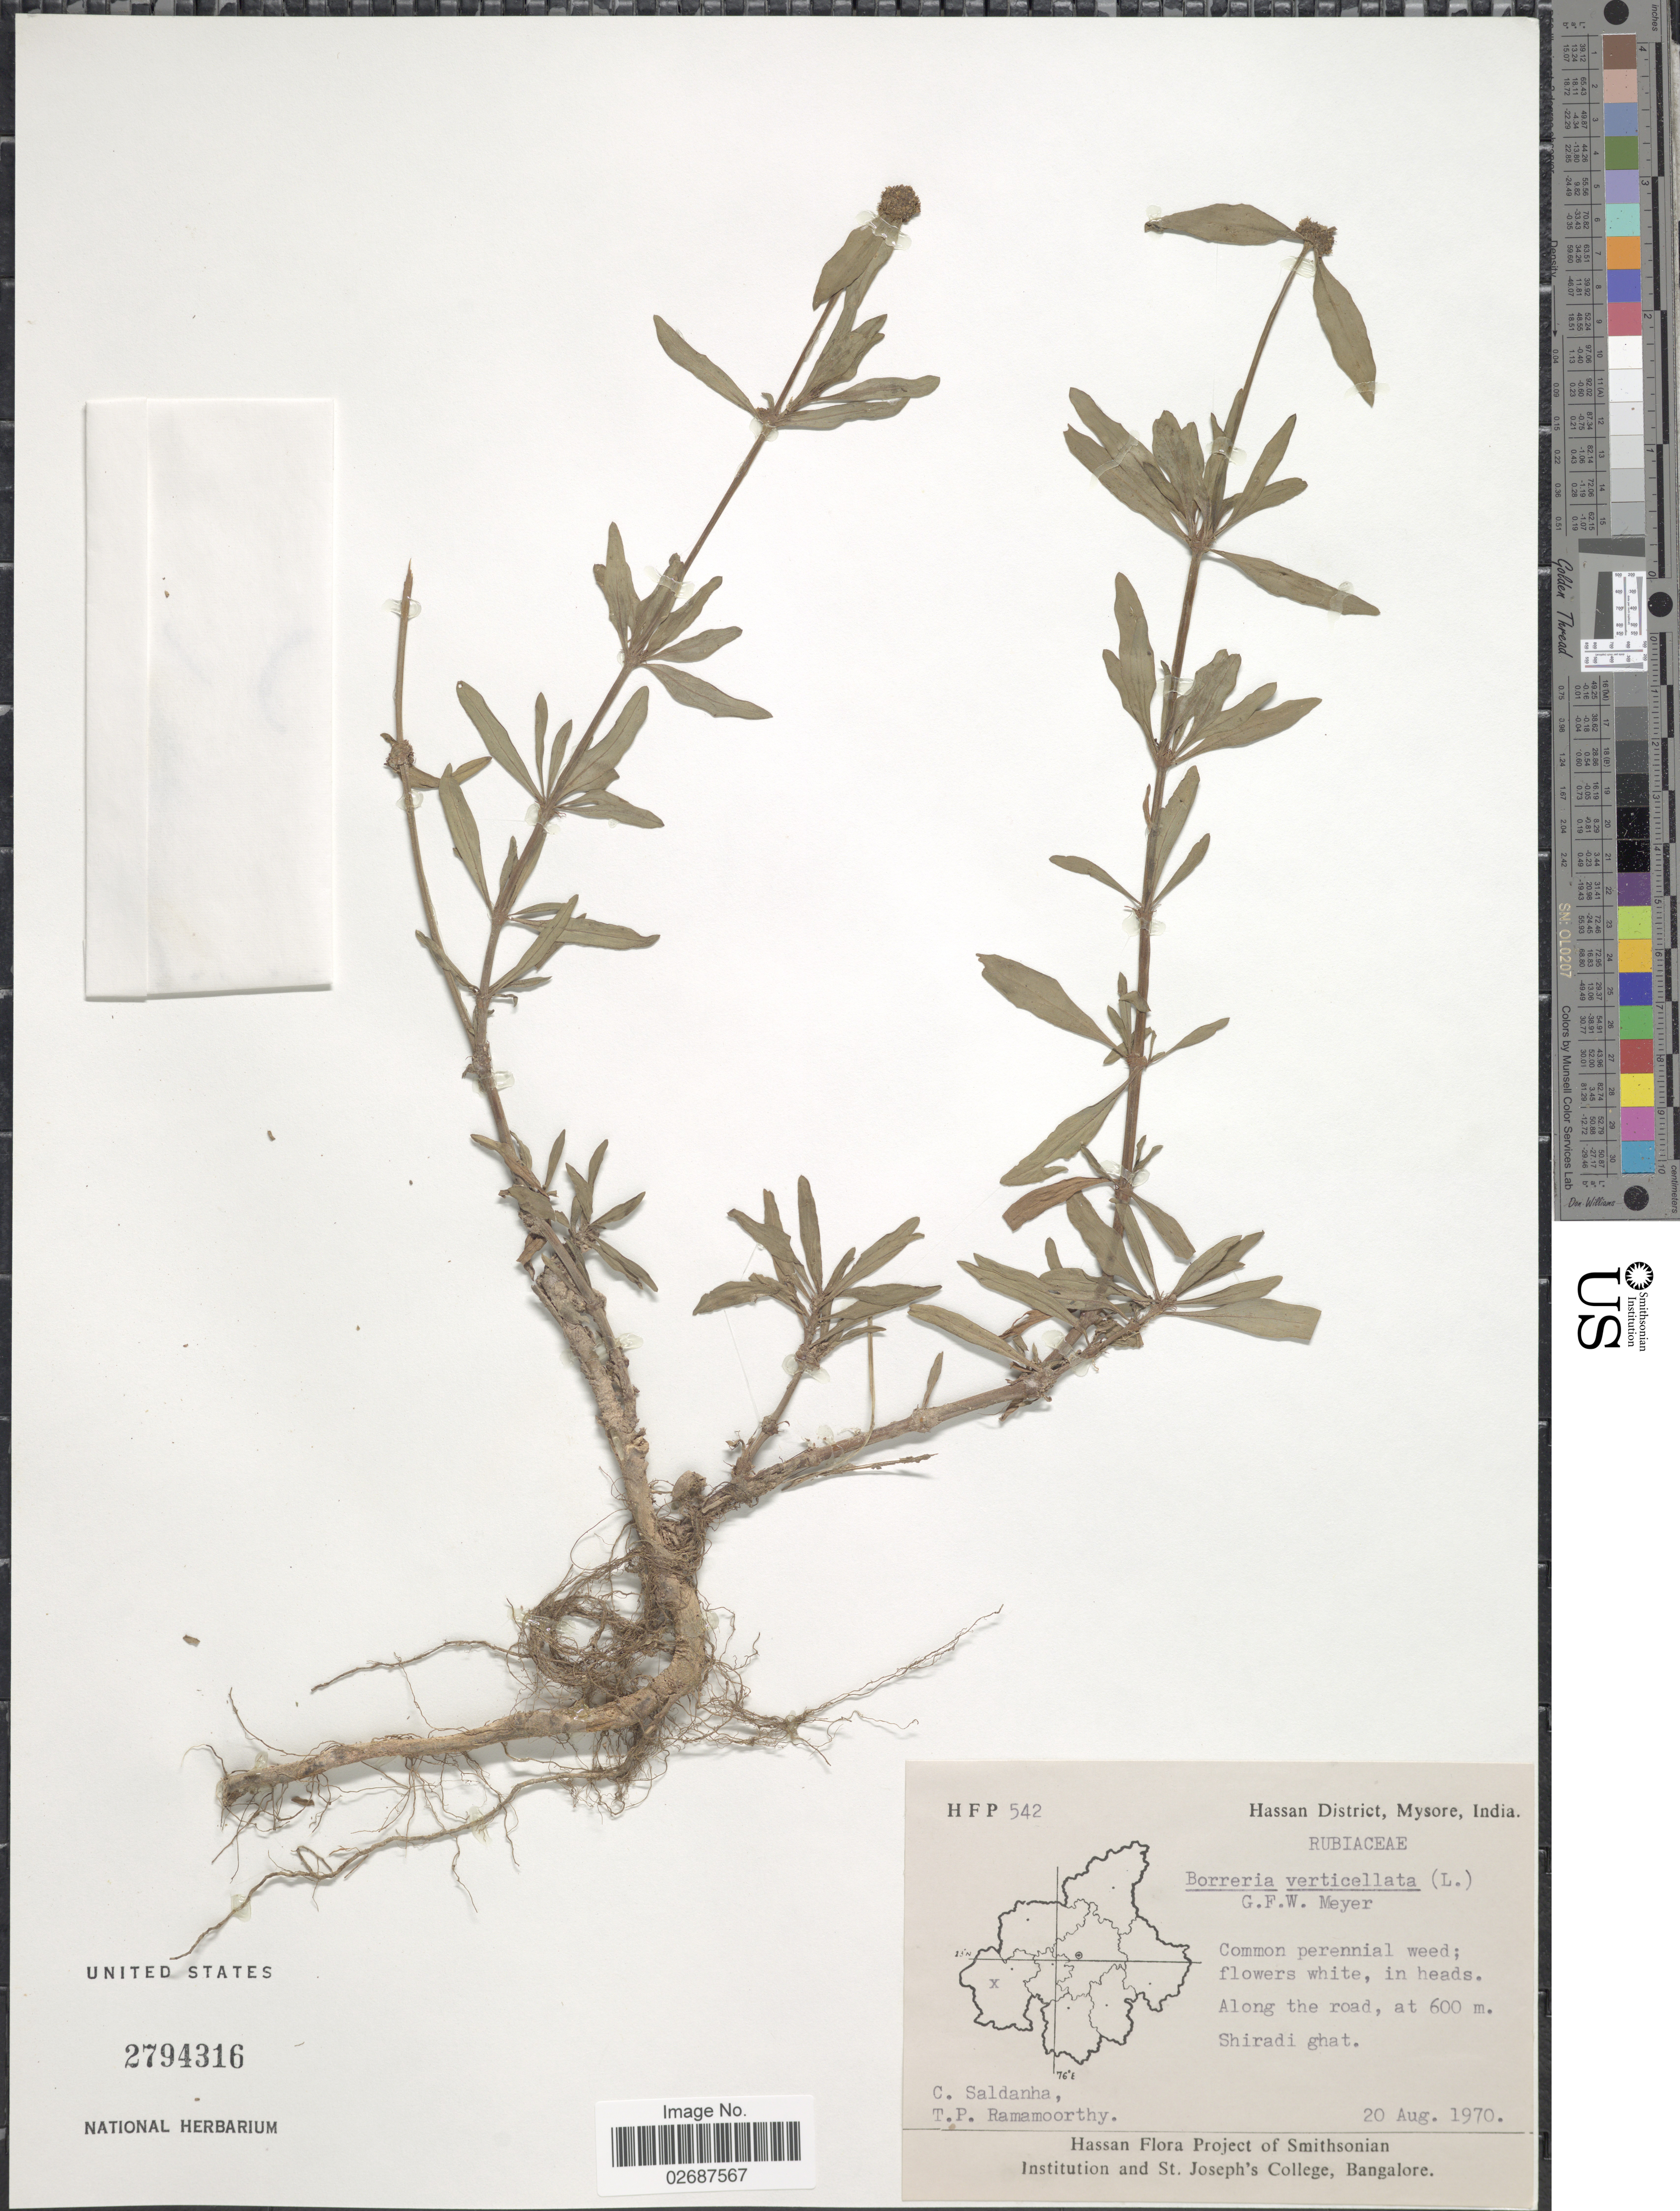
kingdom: Plantae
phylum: Tracheophyta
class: Magnoliopsida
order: Gentianales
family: Rubiaceae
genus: Borreria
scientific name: Borreria verticillata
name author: (L.) G. Mey.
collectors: C. Saldanha & T. P. Ramamoorthy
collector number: HFP 542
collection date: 1970-08-20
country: India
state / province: Karnataka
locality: Hassan District, Mysore, along the road, Shiradi ghat.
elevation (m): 600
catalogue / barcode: US 2794316